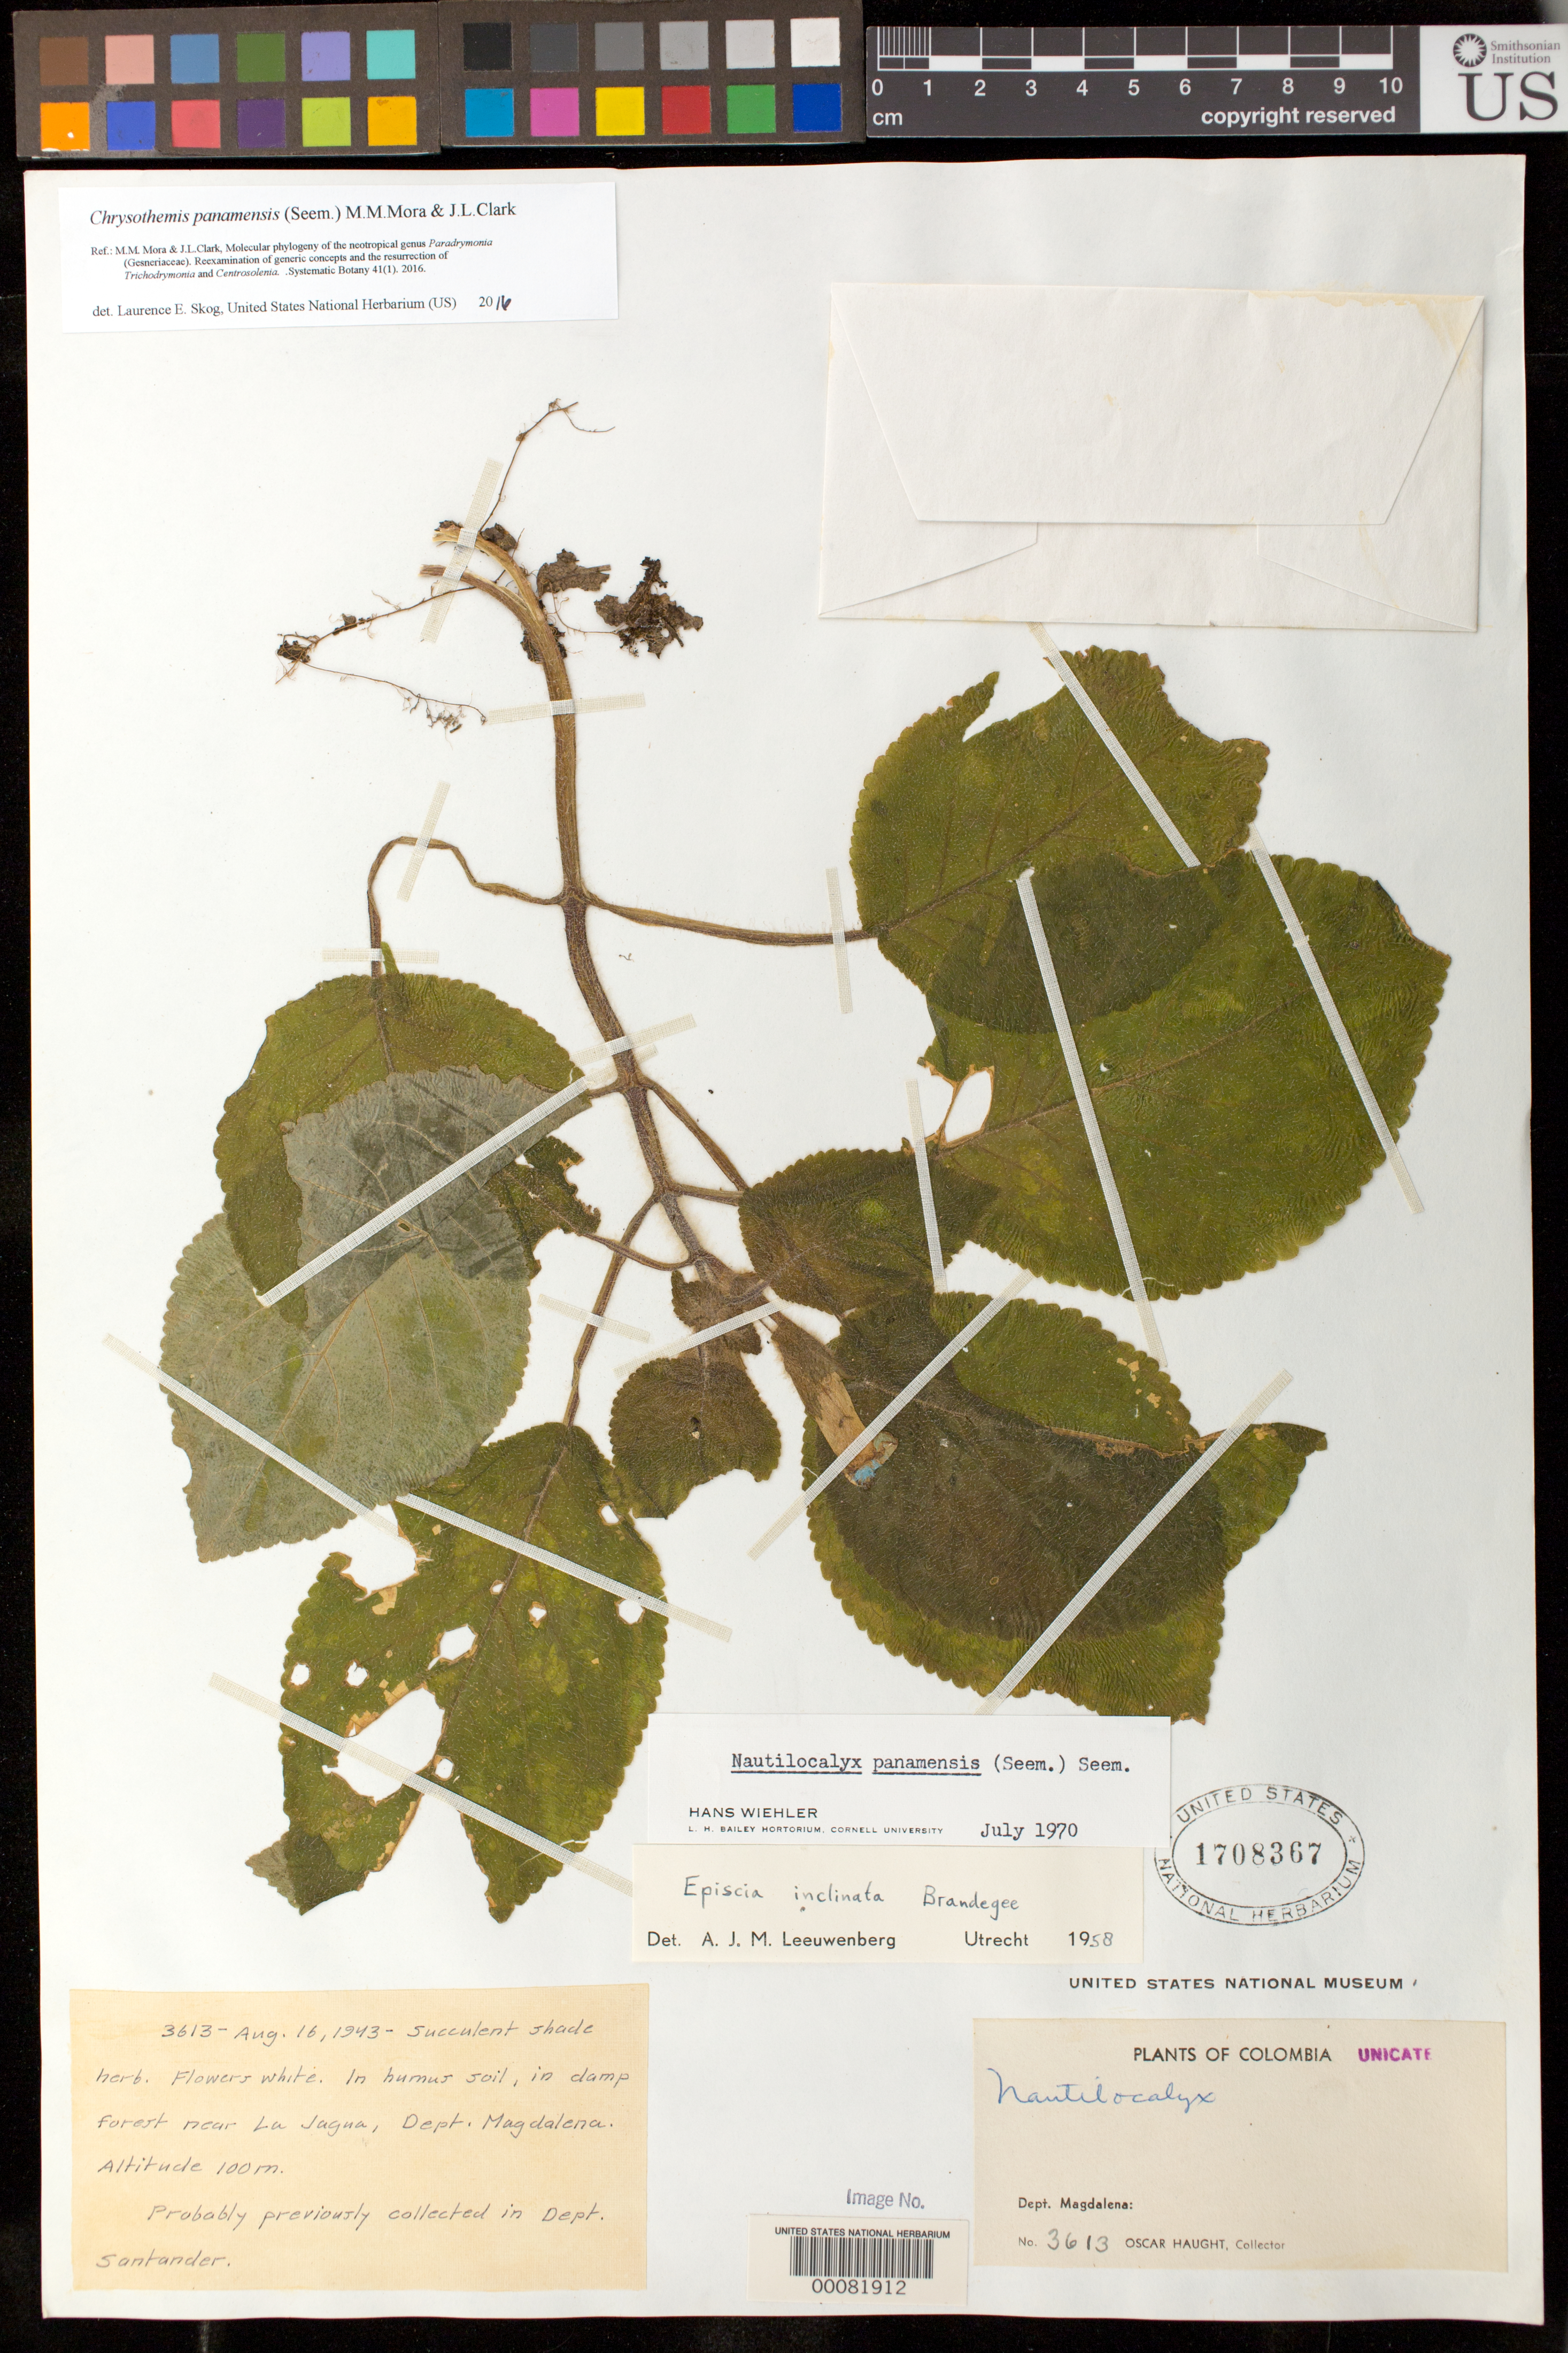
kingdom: Plantae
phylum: Tracheophyta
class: Magnoliopsida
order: Lamiales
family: Gesneriaceae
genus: Chrysothemis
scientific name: Chrysothemis panamensis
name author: (Seem.) M.M. Mora & J.L. Clark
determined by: Skog, Laurence E.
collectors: O. L. Haught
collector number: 3613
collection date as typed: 16 Aug 1943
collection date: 1943-08-16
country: Colombia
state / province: Magdalena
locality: Near La Jagua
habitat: In humus soil, in damp forest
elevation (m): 100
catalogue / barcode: US 1708367